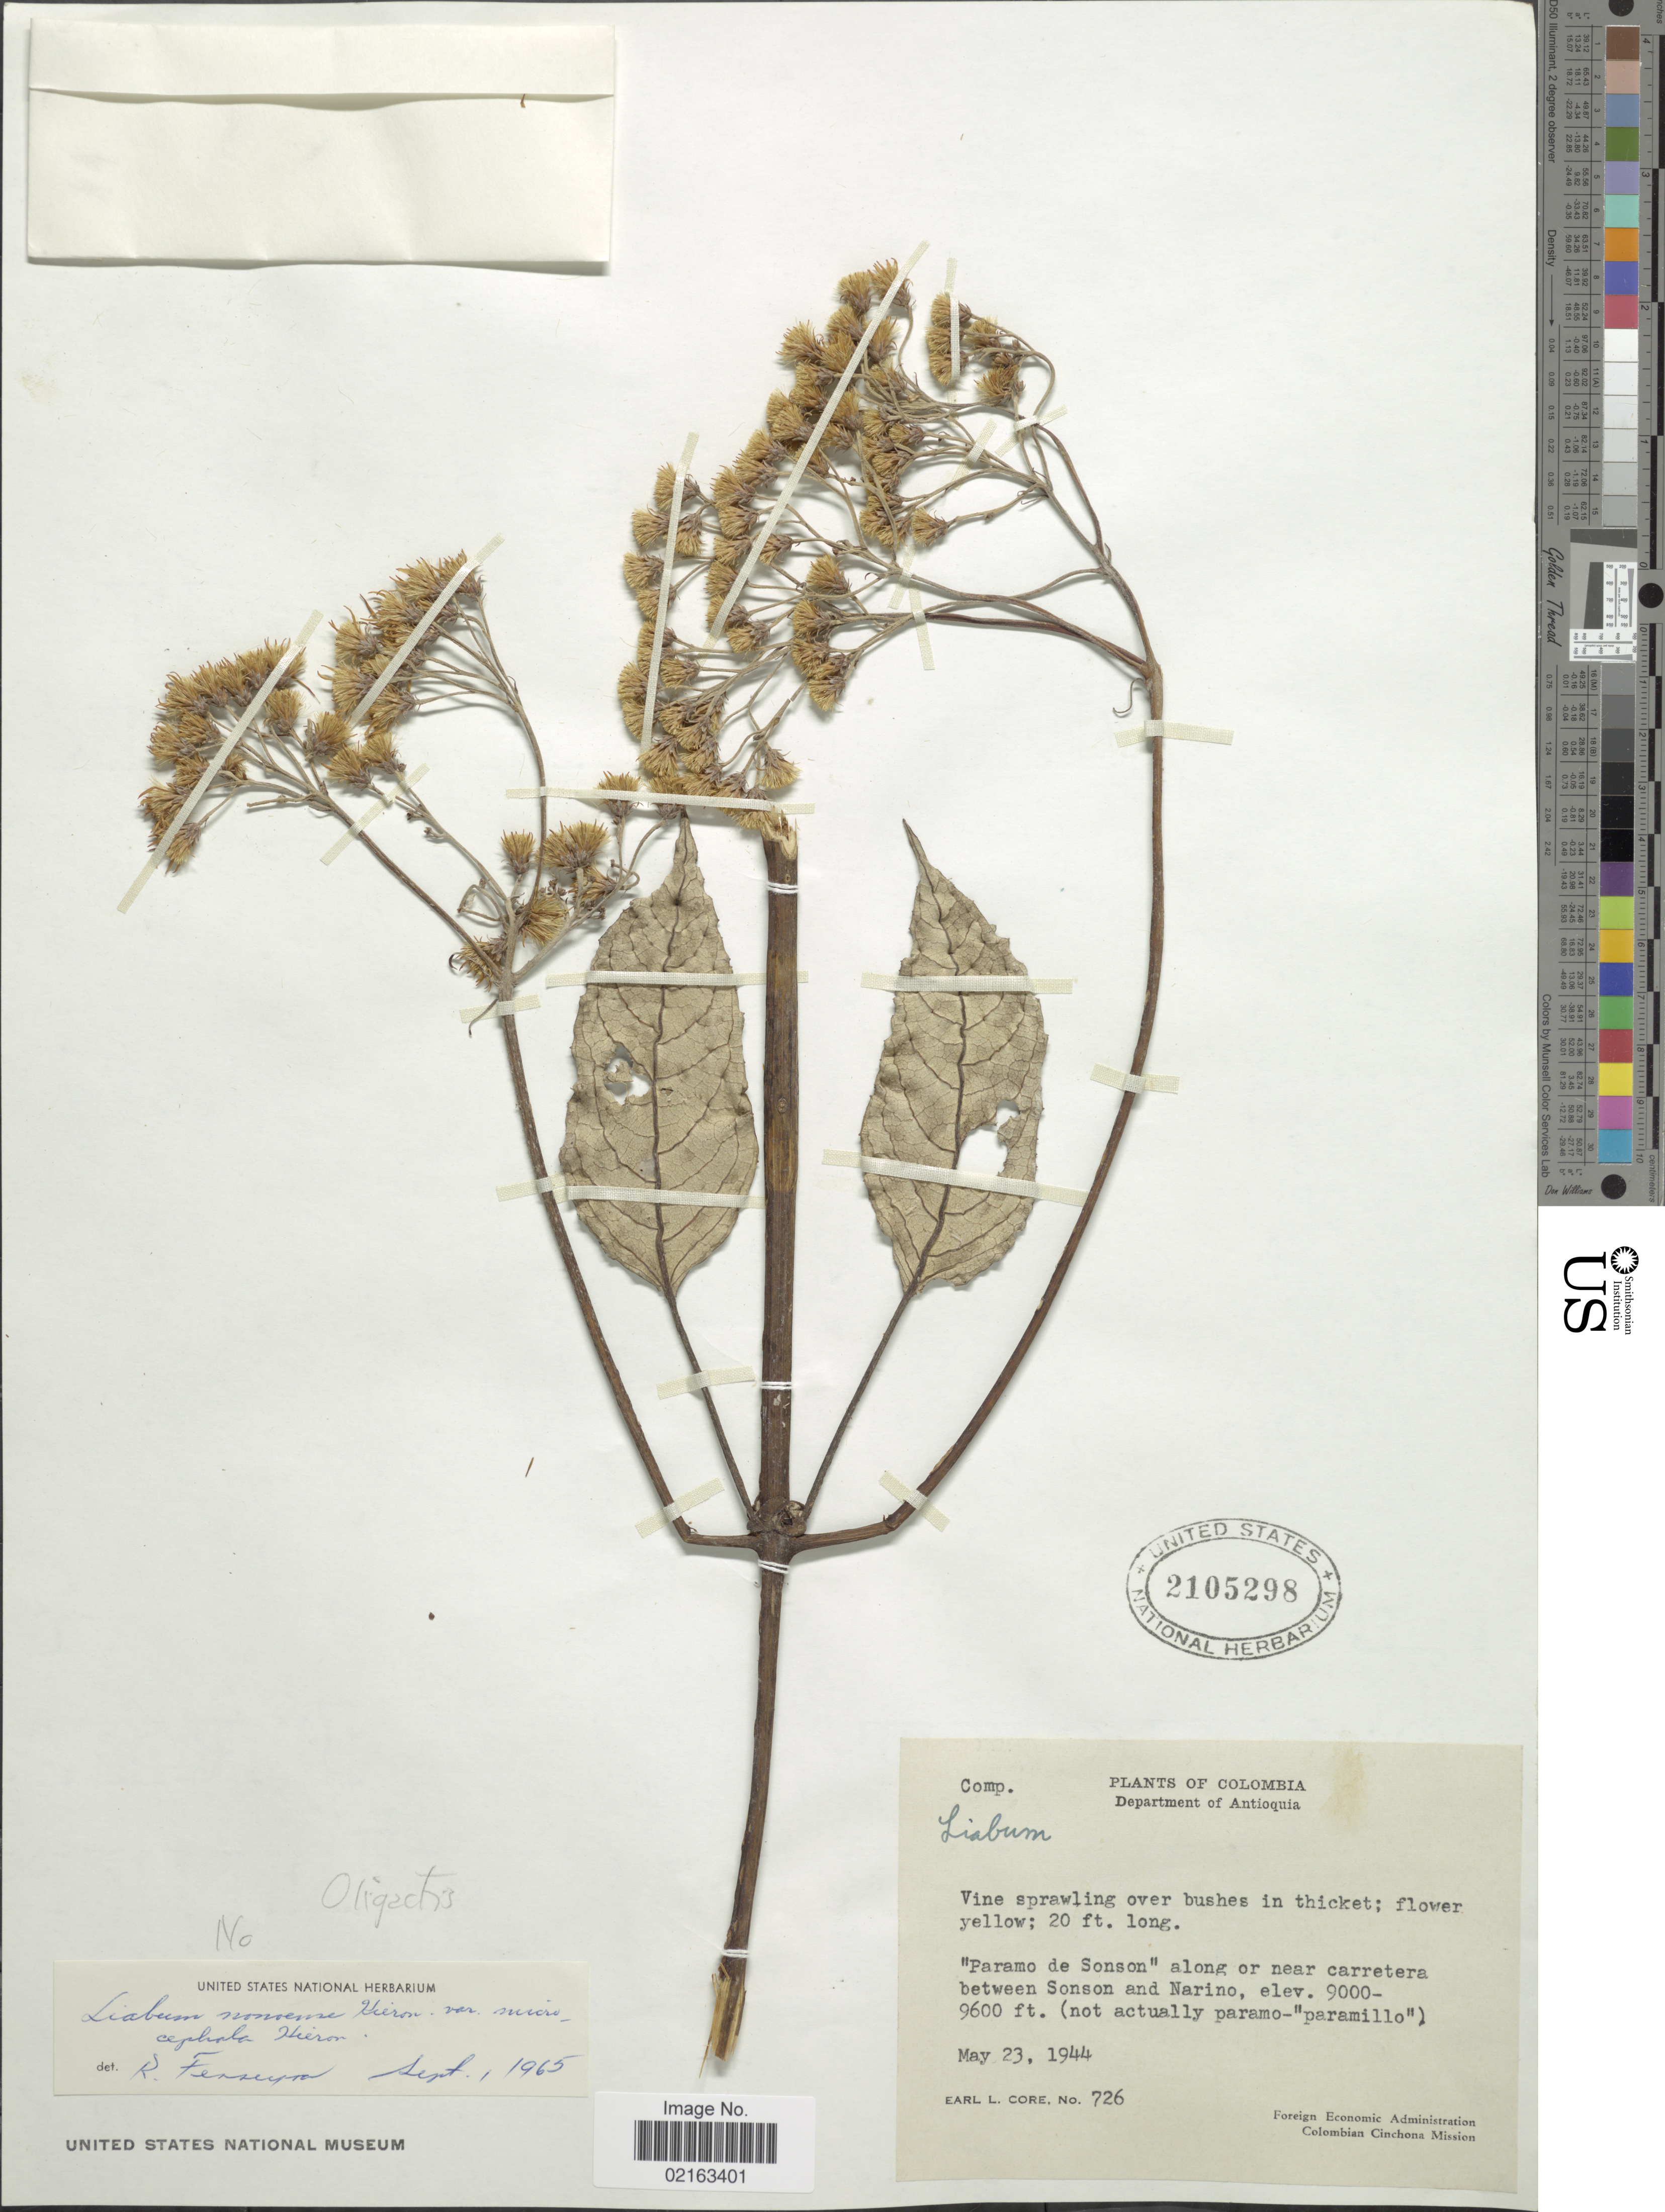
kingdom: Plantae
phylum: Tracheophyta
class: Magnoliopsida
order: Asterales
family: Asteraceae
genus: Oligactis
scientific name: Oligactis sp.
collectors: E. L. Core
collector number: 726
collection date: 1944-05-23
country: Colombia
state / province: Antioquia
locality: Department of Antioquia. "Paramo de Sonson" along or near carretera between Sonson and Narino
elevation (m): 2743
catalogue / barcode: US 2105298